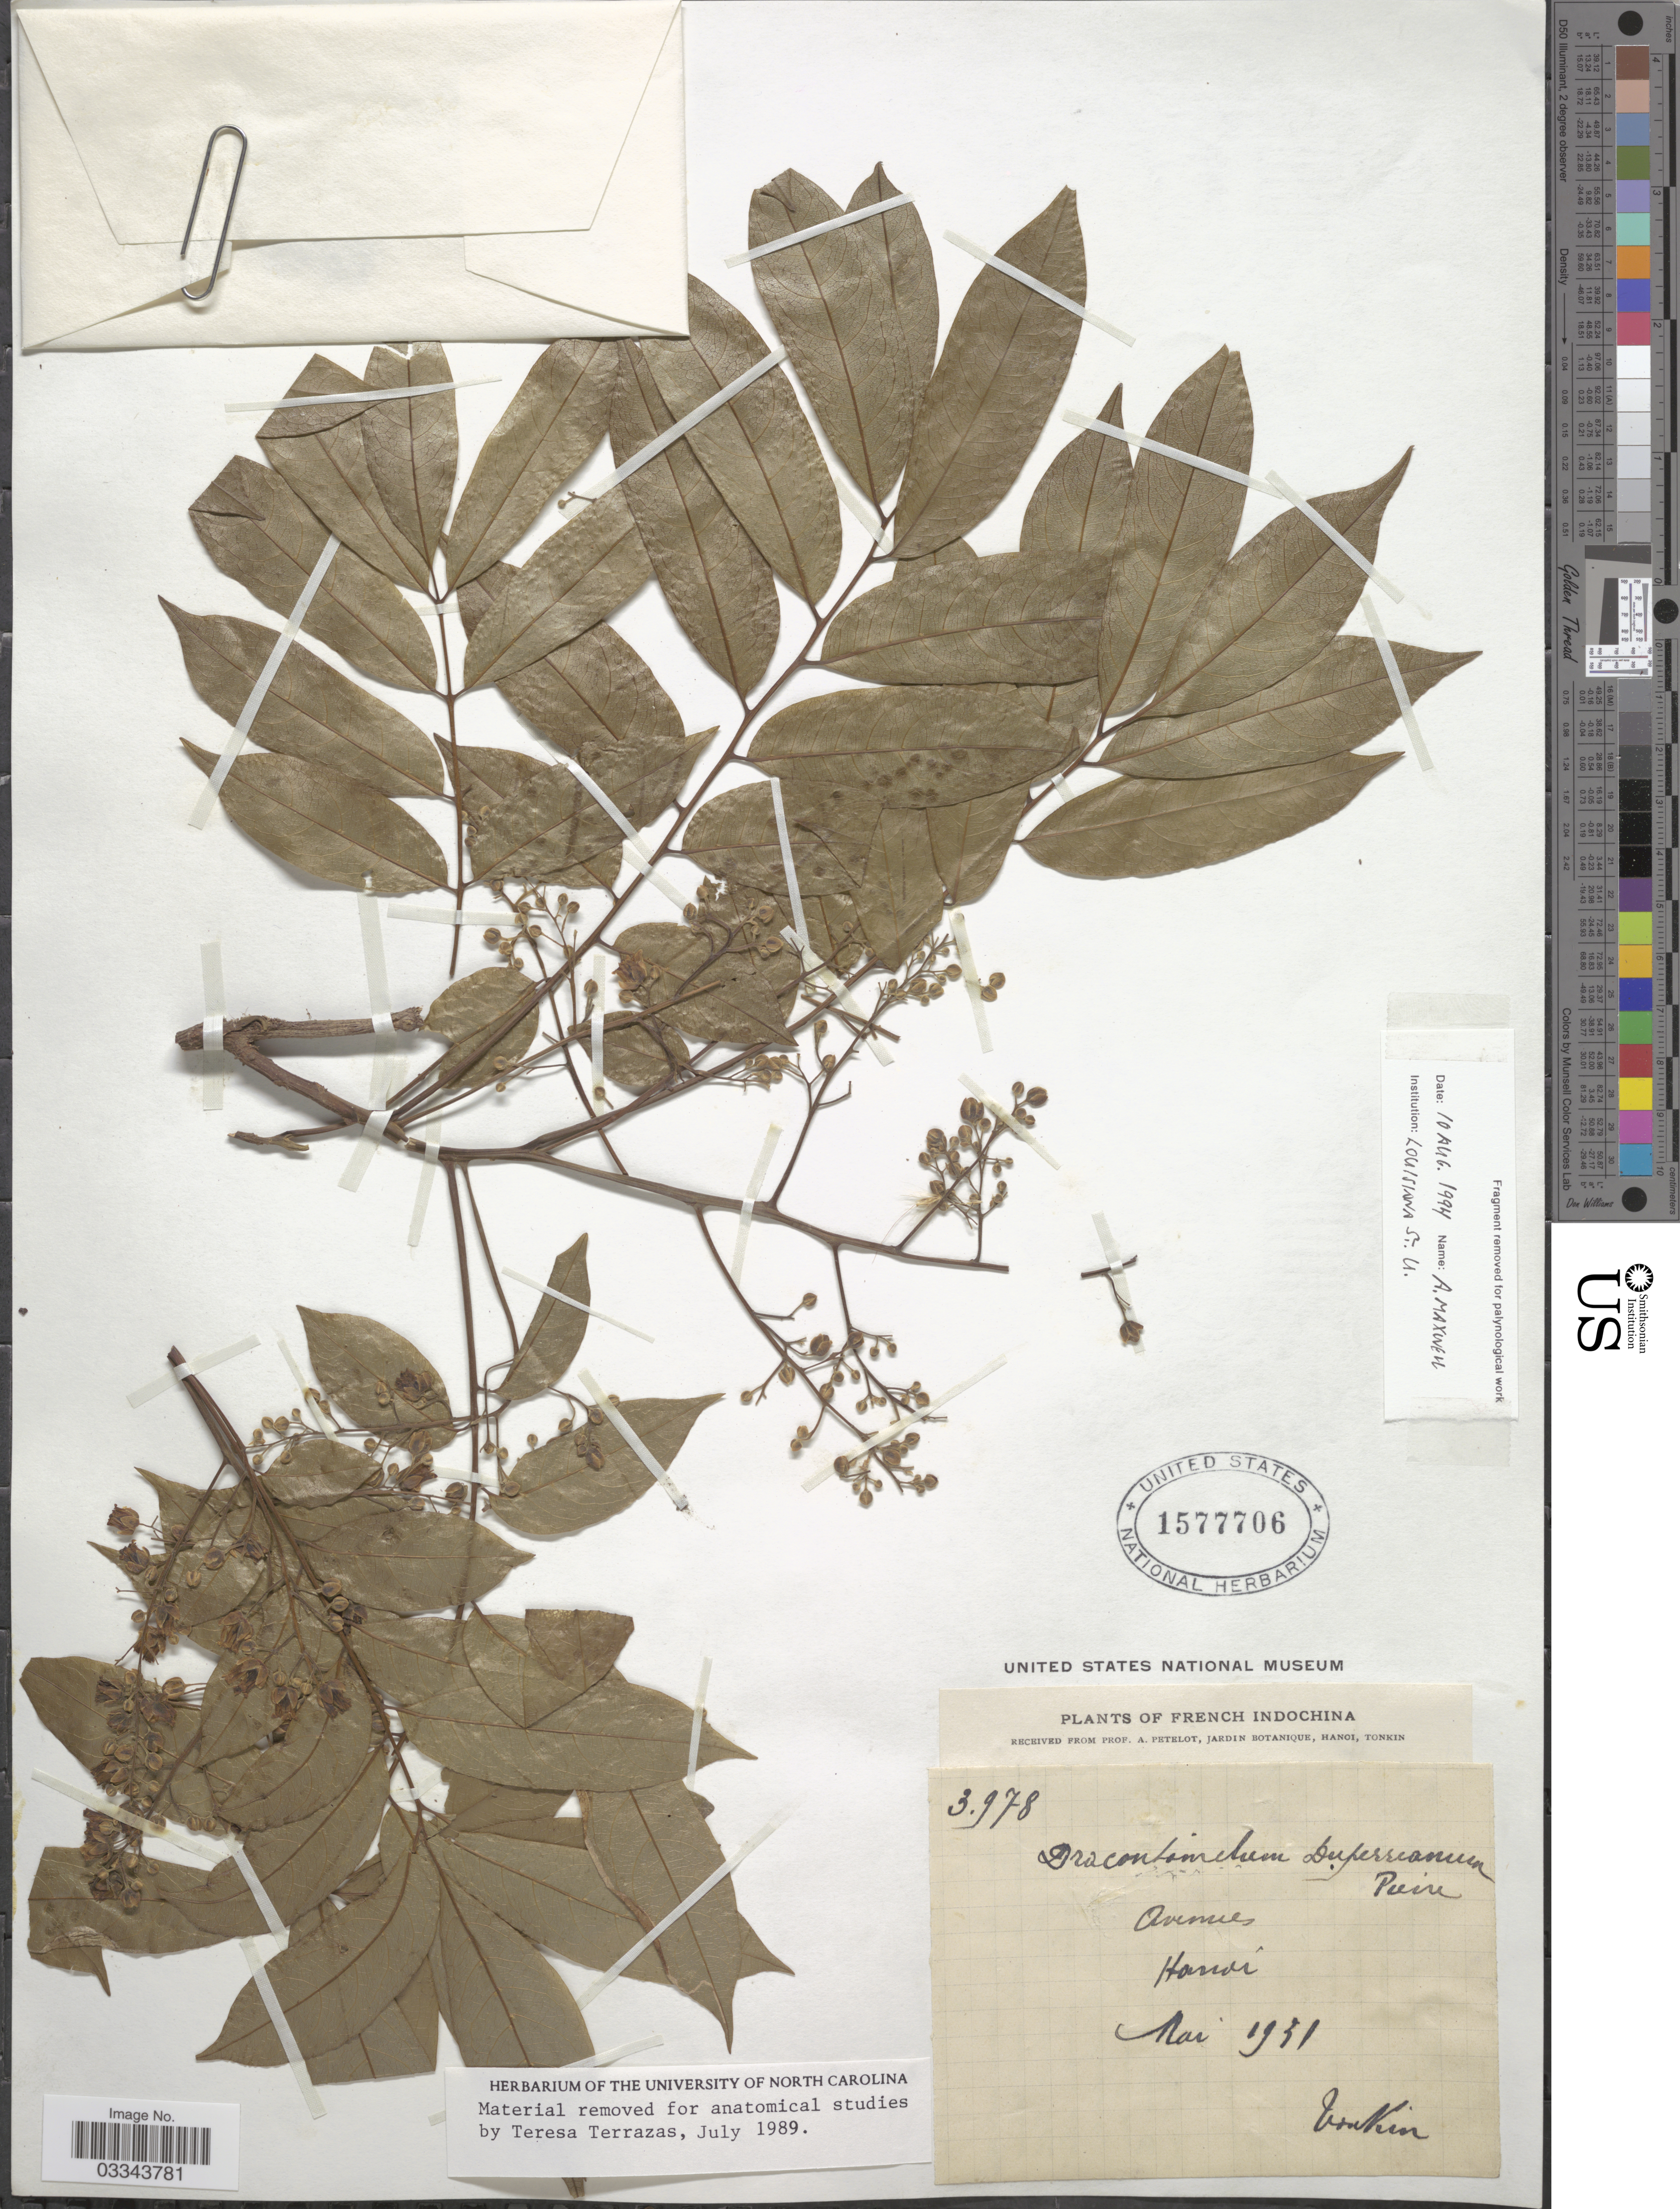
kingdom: Plantae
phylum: Tracheophyta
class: Magnoliopsida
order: Sapindales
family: Anacardiaceae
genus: Dracontomelon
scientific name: Dracontomelon duperreanum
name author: Pierre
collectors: A. Petelot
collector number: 3978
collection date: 1951-05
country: Vietnam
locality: French Indochina. Hanoi.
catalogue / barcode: US 1577706